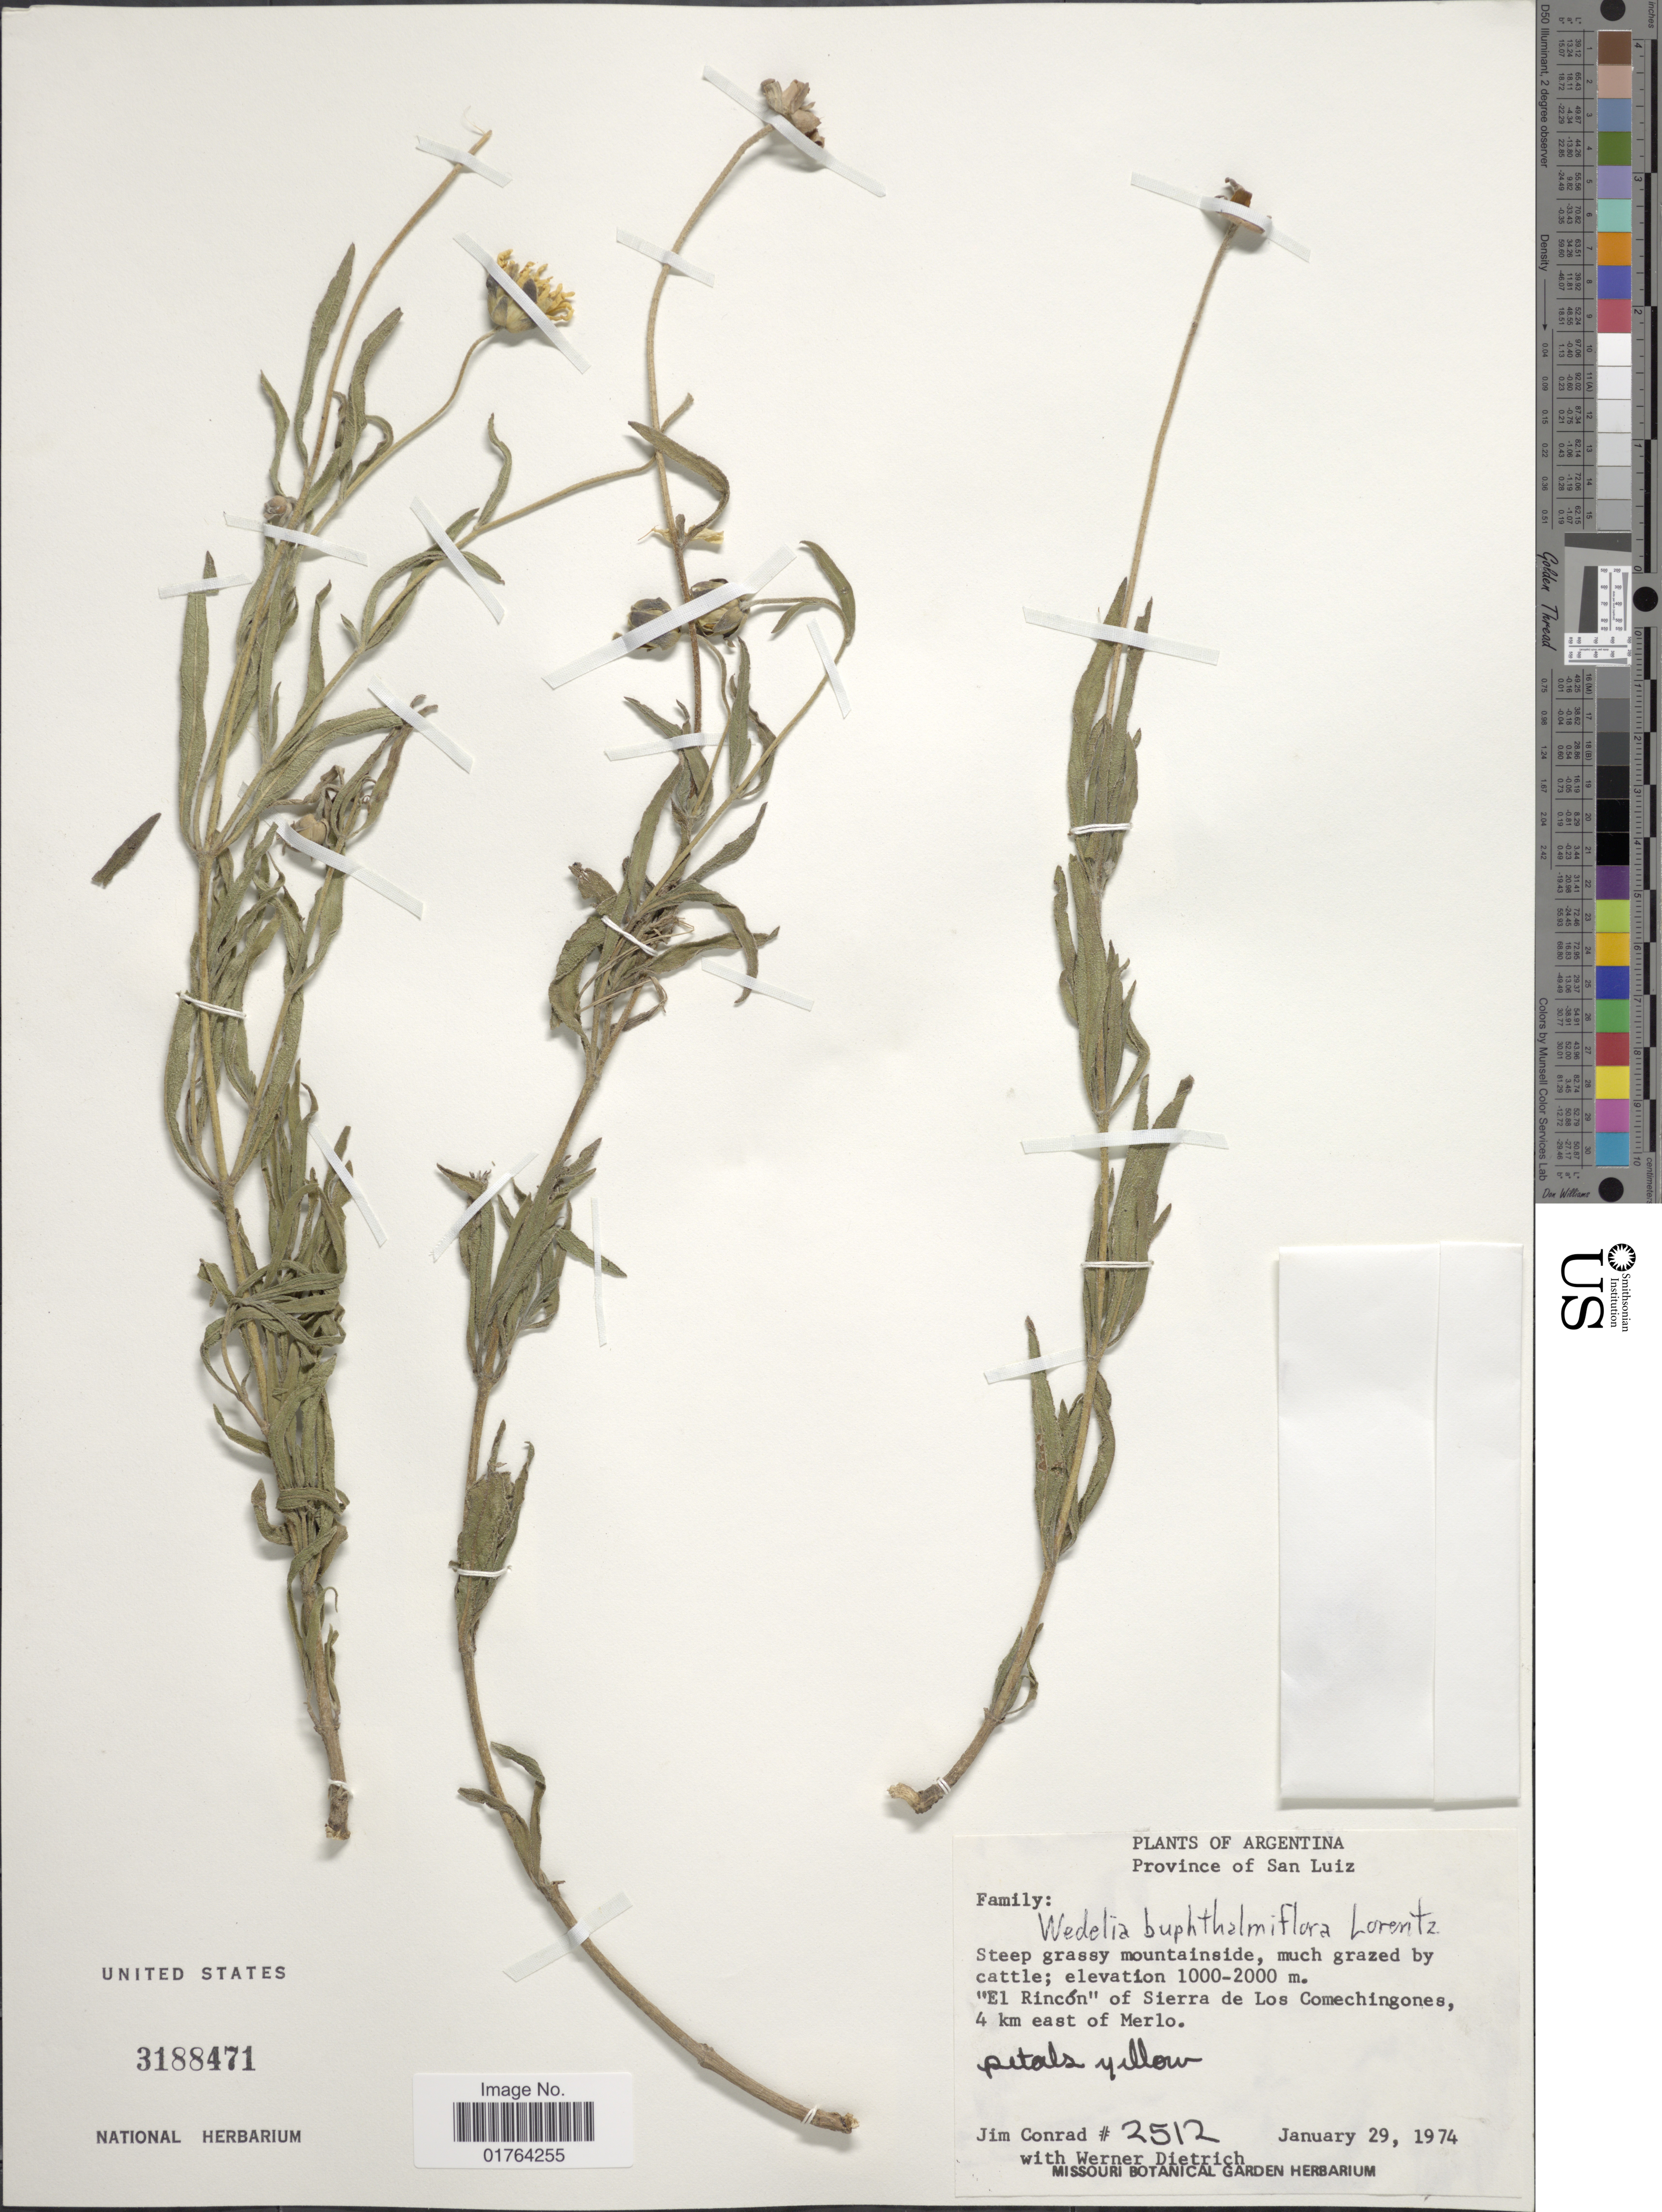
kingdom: Plantae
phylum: Tracheophyta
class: Magnoliopsida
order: Asterales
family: Asteraceae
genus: Wedelia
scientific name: Wedelia buphtalmiflora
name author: Lorentz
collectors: J. Conrad & W. Dietrich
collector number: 2512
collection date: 1974-01-29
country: Argentina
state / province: San Luis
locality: Province of San Luiz, "El Rincon" of Sierra de Los Comechingones 4 km east of Merlo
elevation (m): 1000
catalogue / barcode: US 3188471